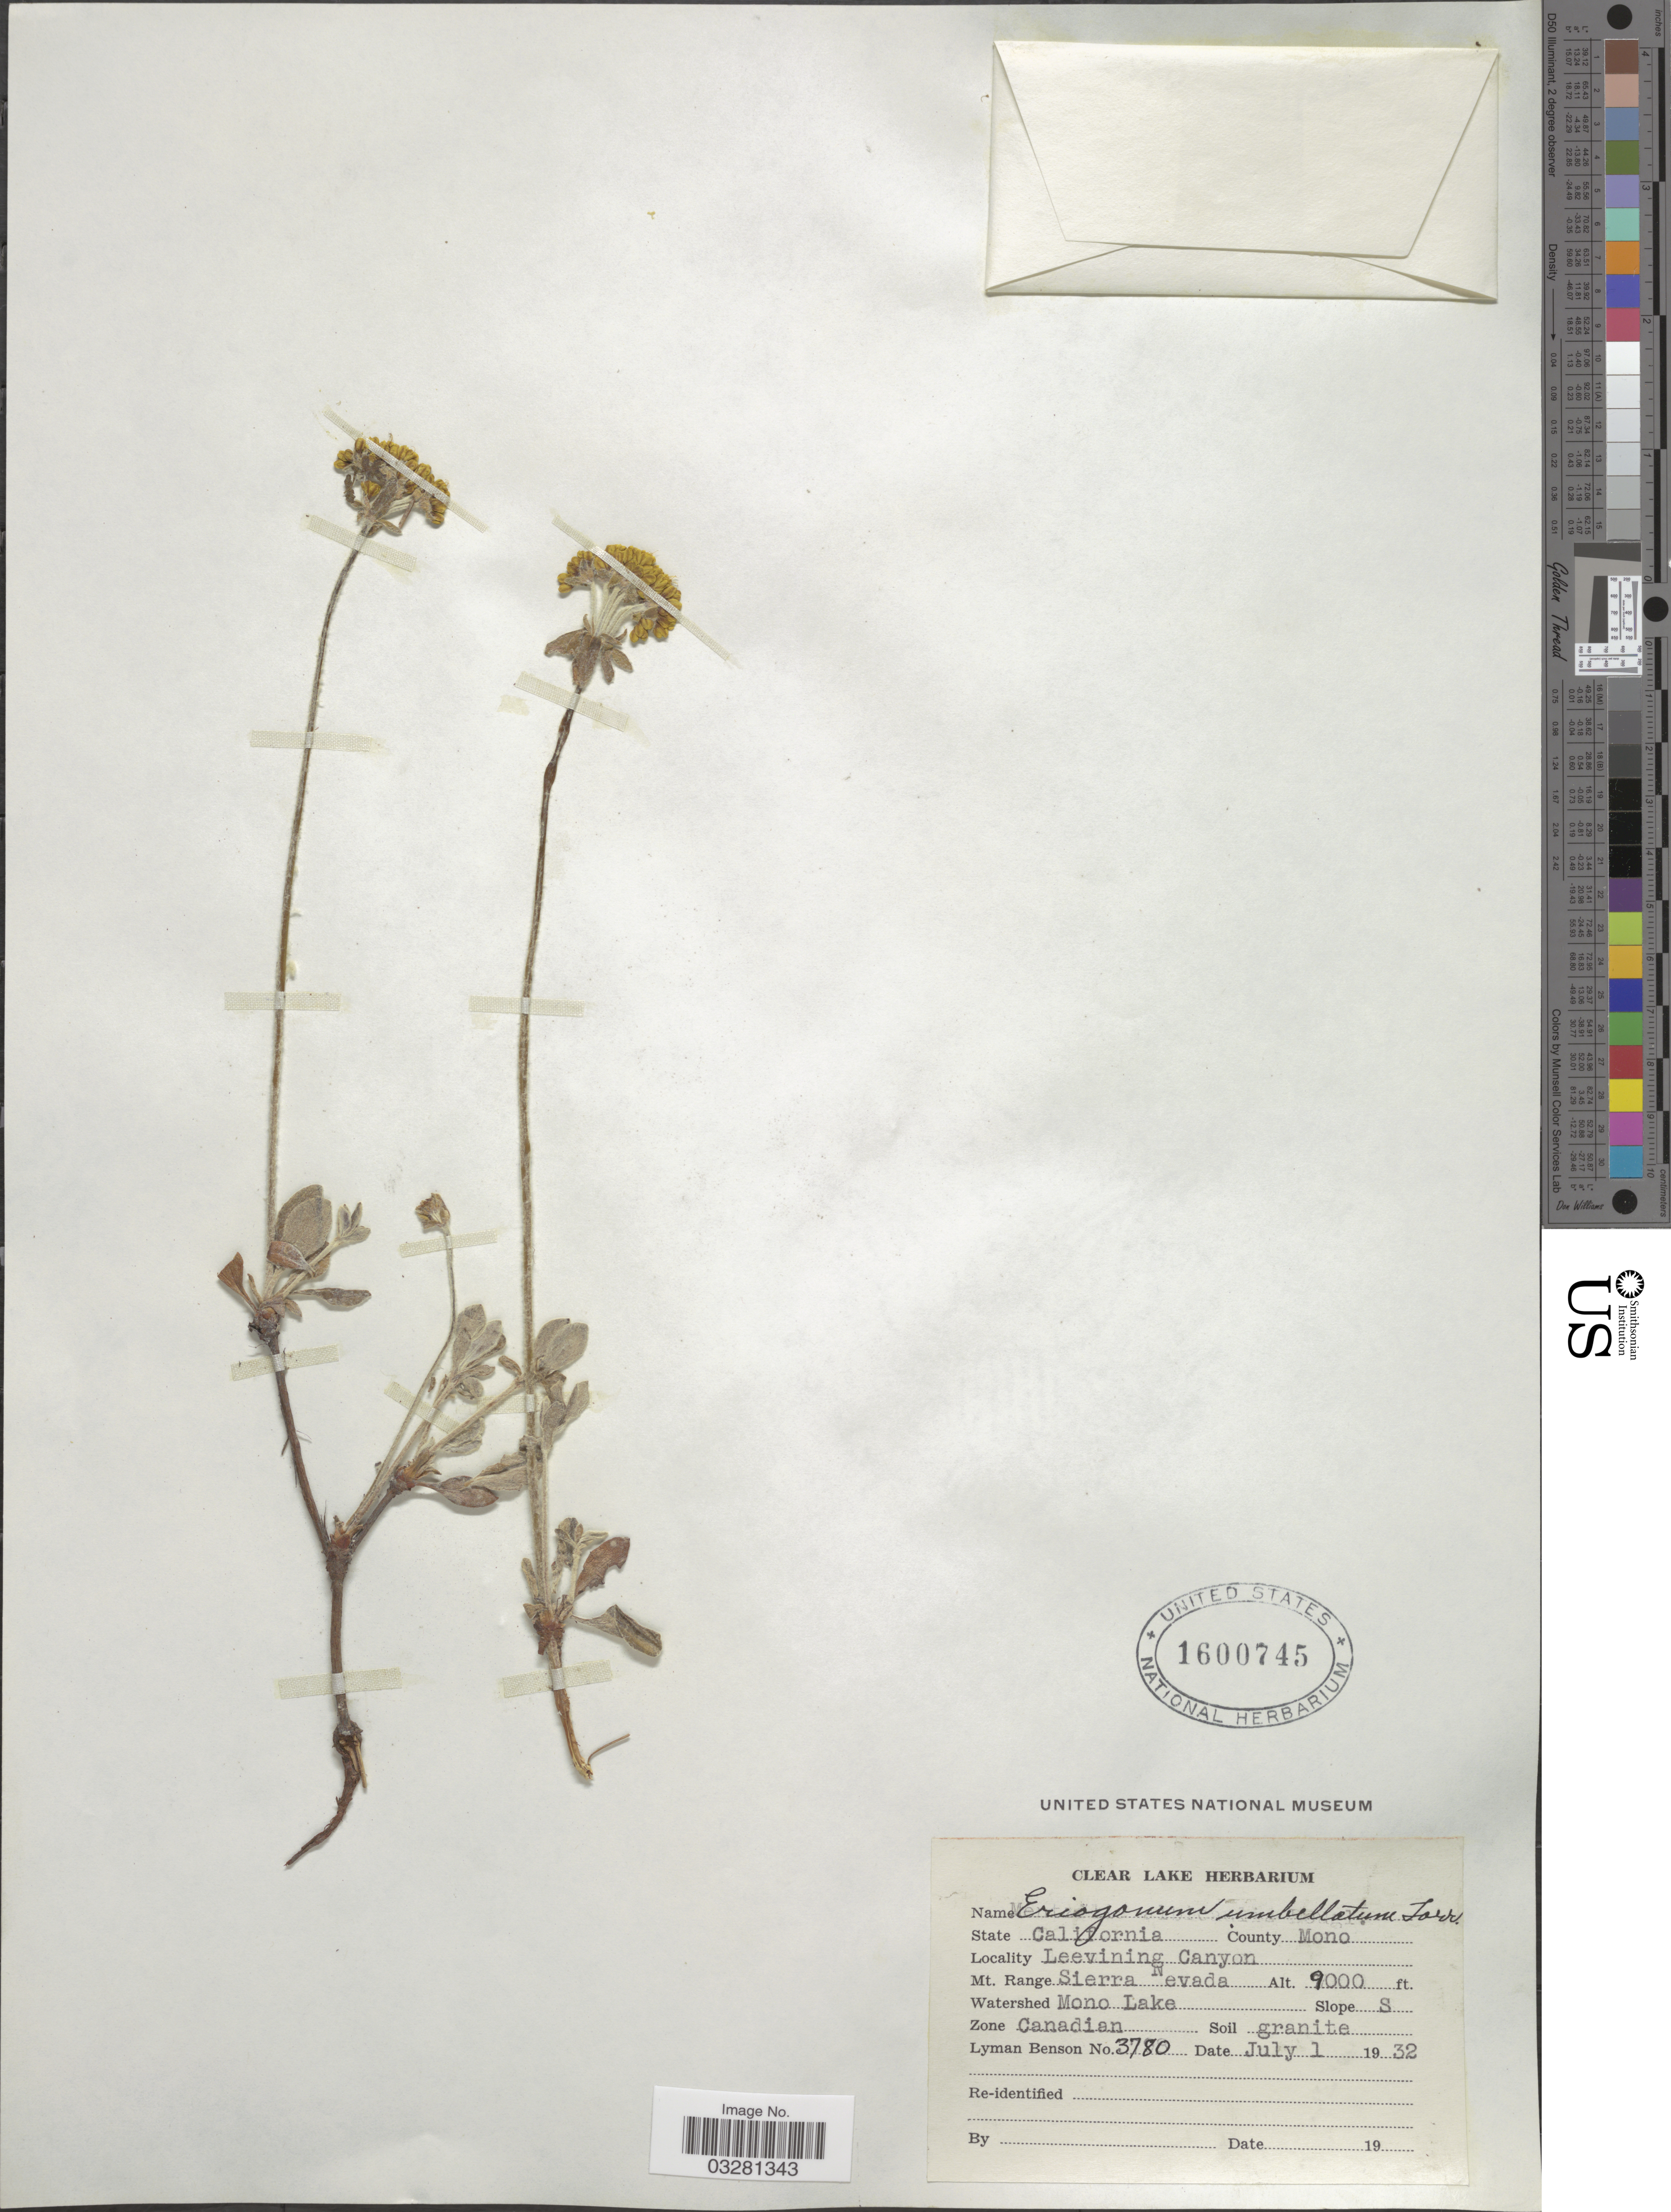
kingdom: Plantae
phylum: Tracheophyta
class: Magnoliopsida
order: Caryophyllales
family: Polygonaceae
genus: Eriogonum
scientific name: Eriogonum umbellatum var. umbellatum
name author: Torr.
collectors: L. D. Benson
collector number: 3780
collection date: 1932-07-01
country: United States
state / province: California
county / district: Mono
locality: County Mono. Leevining Canyon. Mt. Range Sierra Nevada. Watershed Mono Lake.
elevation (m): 2743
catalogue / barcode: US 1600745